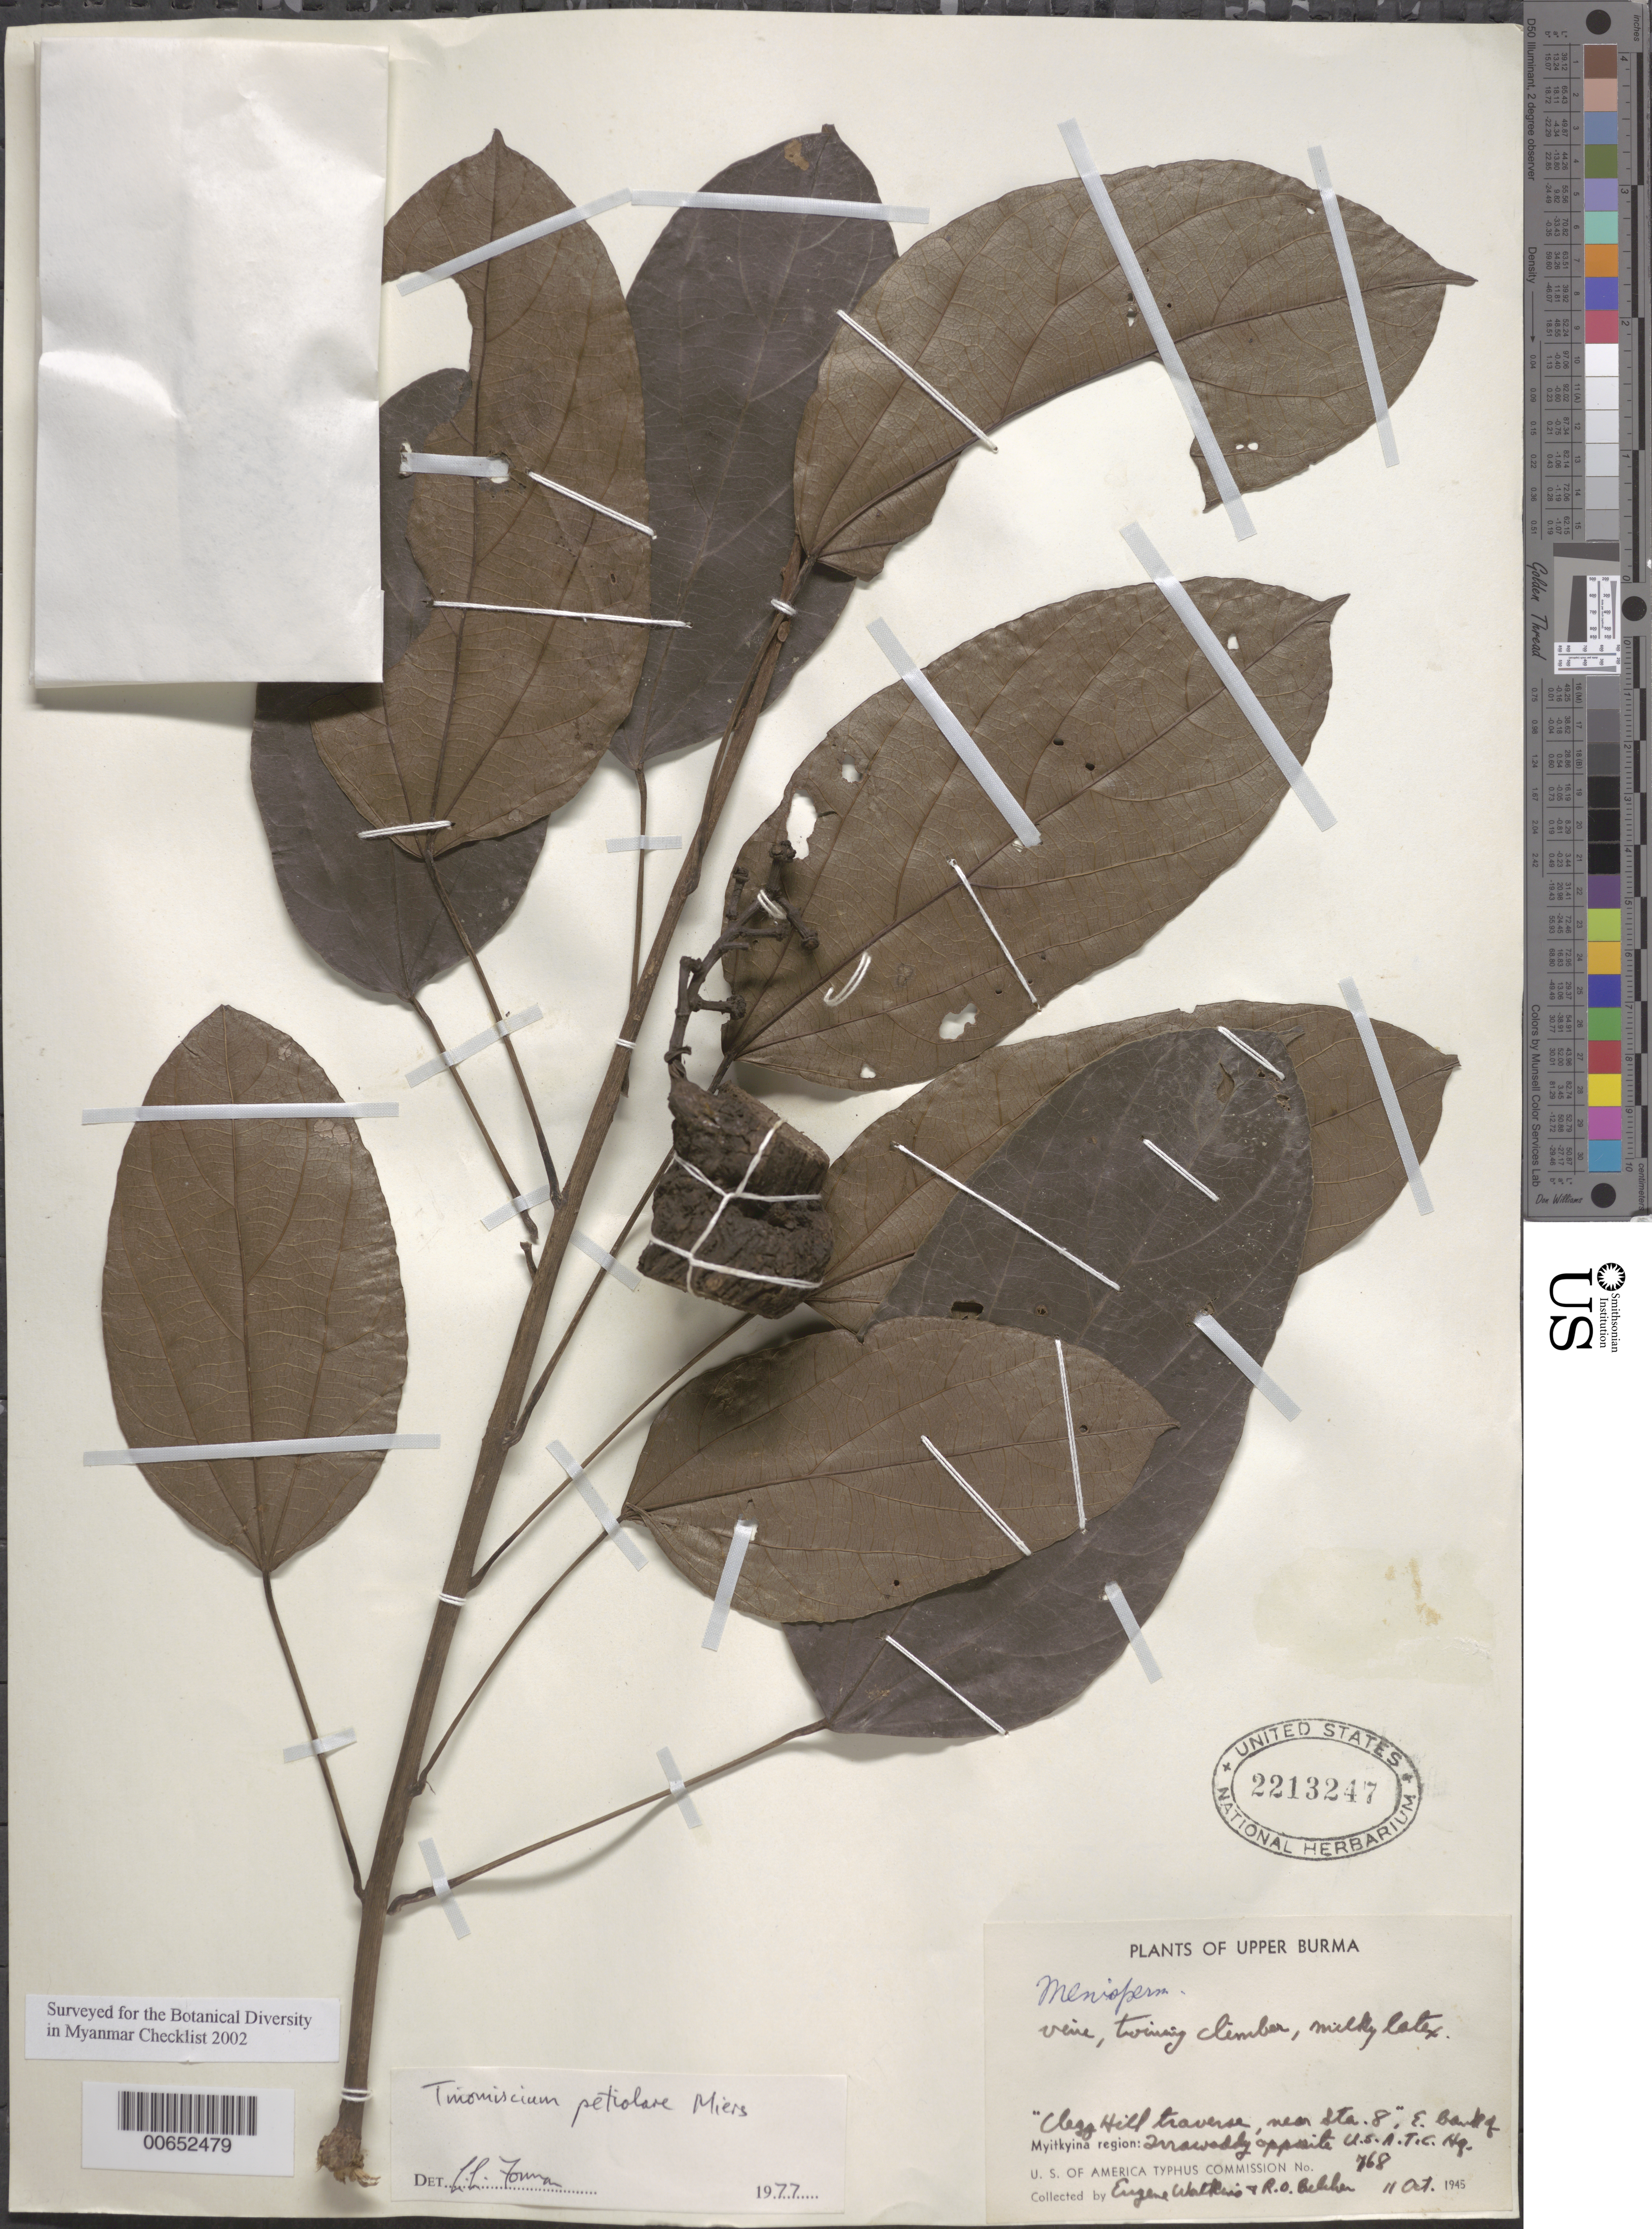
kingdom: Plantae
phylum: Tracheophyta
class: Magnoliopsida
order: Ranunculales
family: Menispermaceae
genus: Tinomiscium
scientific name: Tinomiscium petiolare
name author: Hook. f. & Thoms.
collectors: Watkins, E. & R. Belcher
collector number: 768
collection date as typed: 11 Oct 1945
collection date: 1945-10-11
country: Myanmar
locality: Upper Burma, Clegg Hill traverse, Myitkyina region, Irrawaddy.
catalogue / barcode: US 2213247